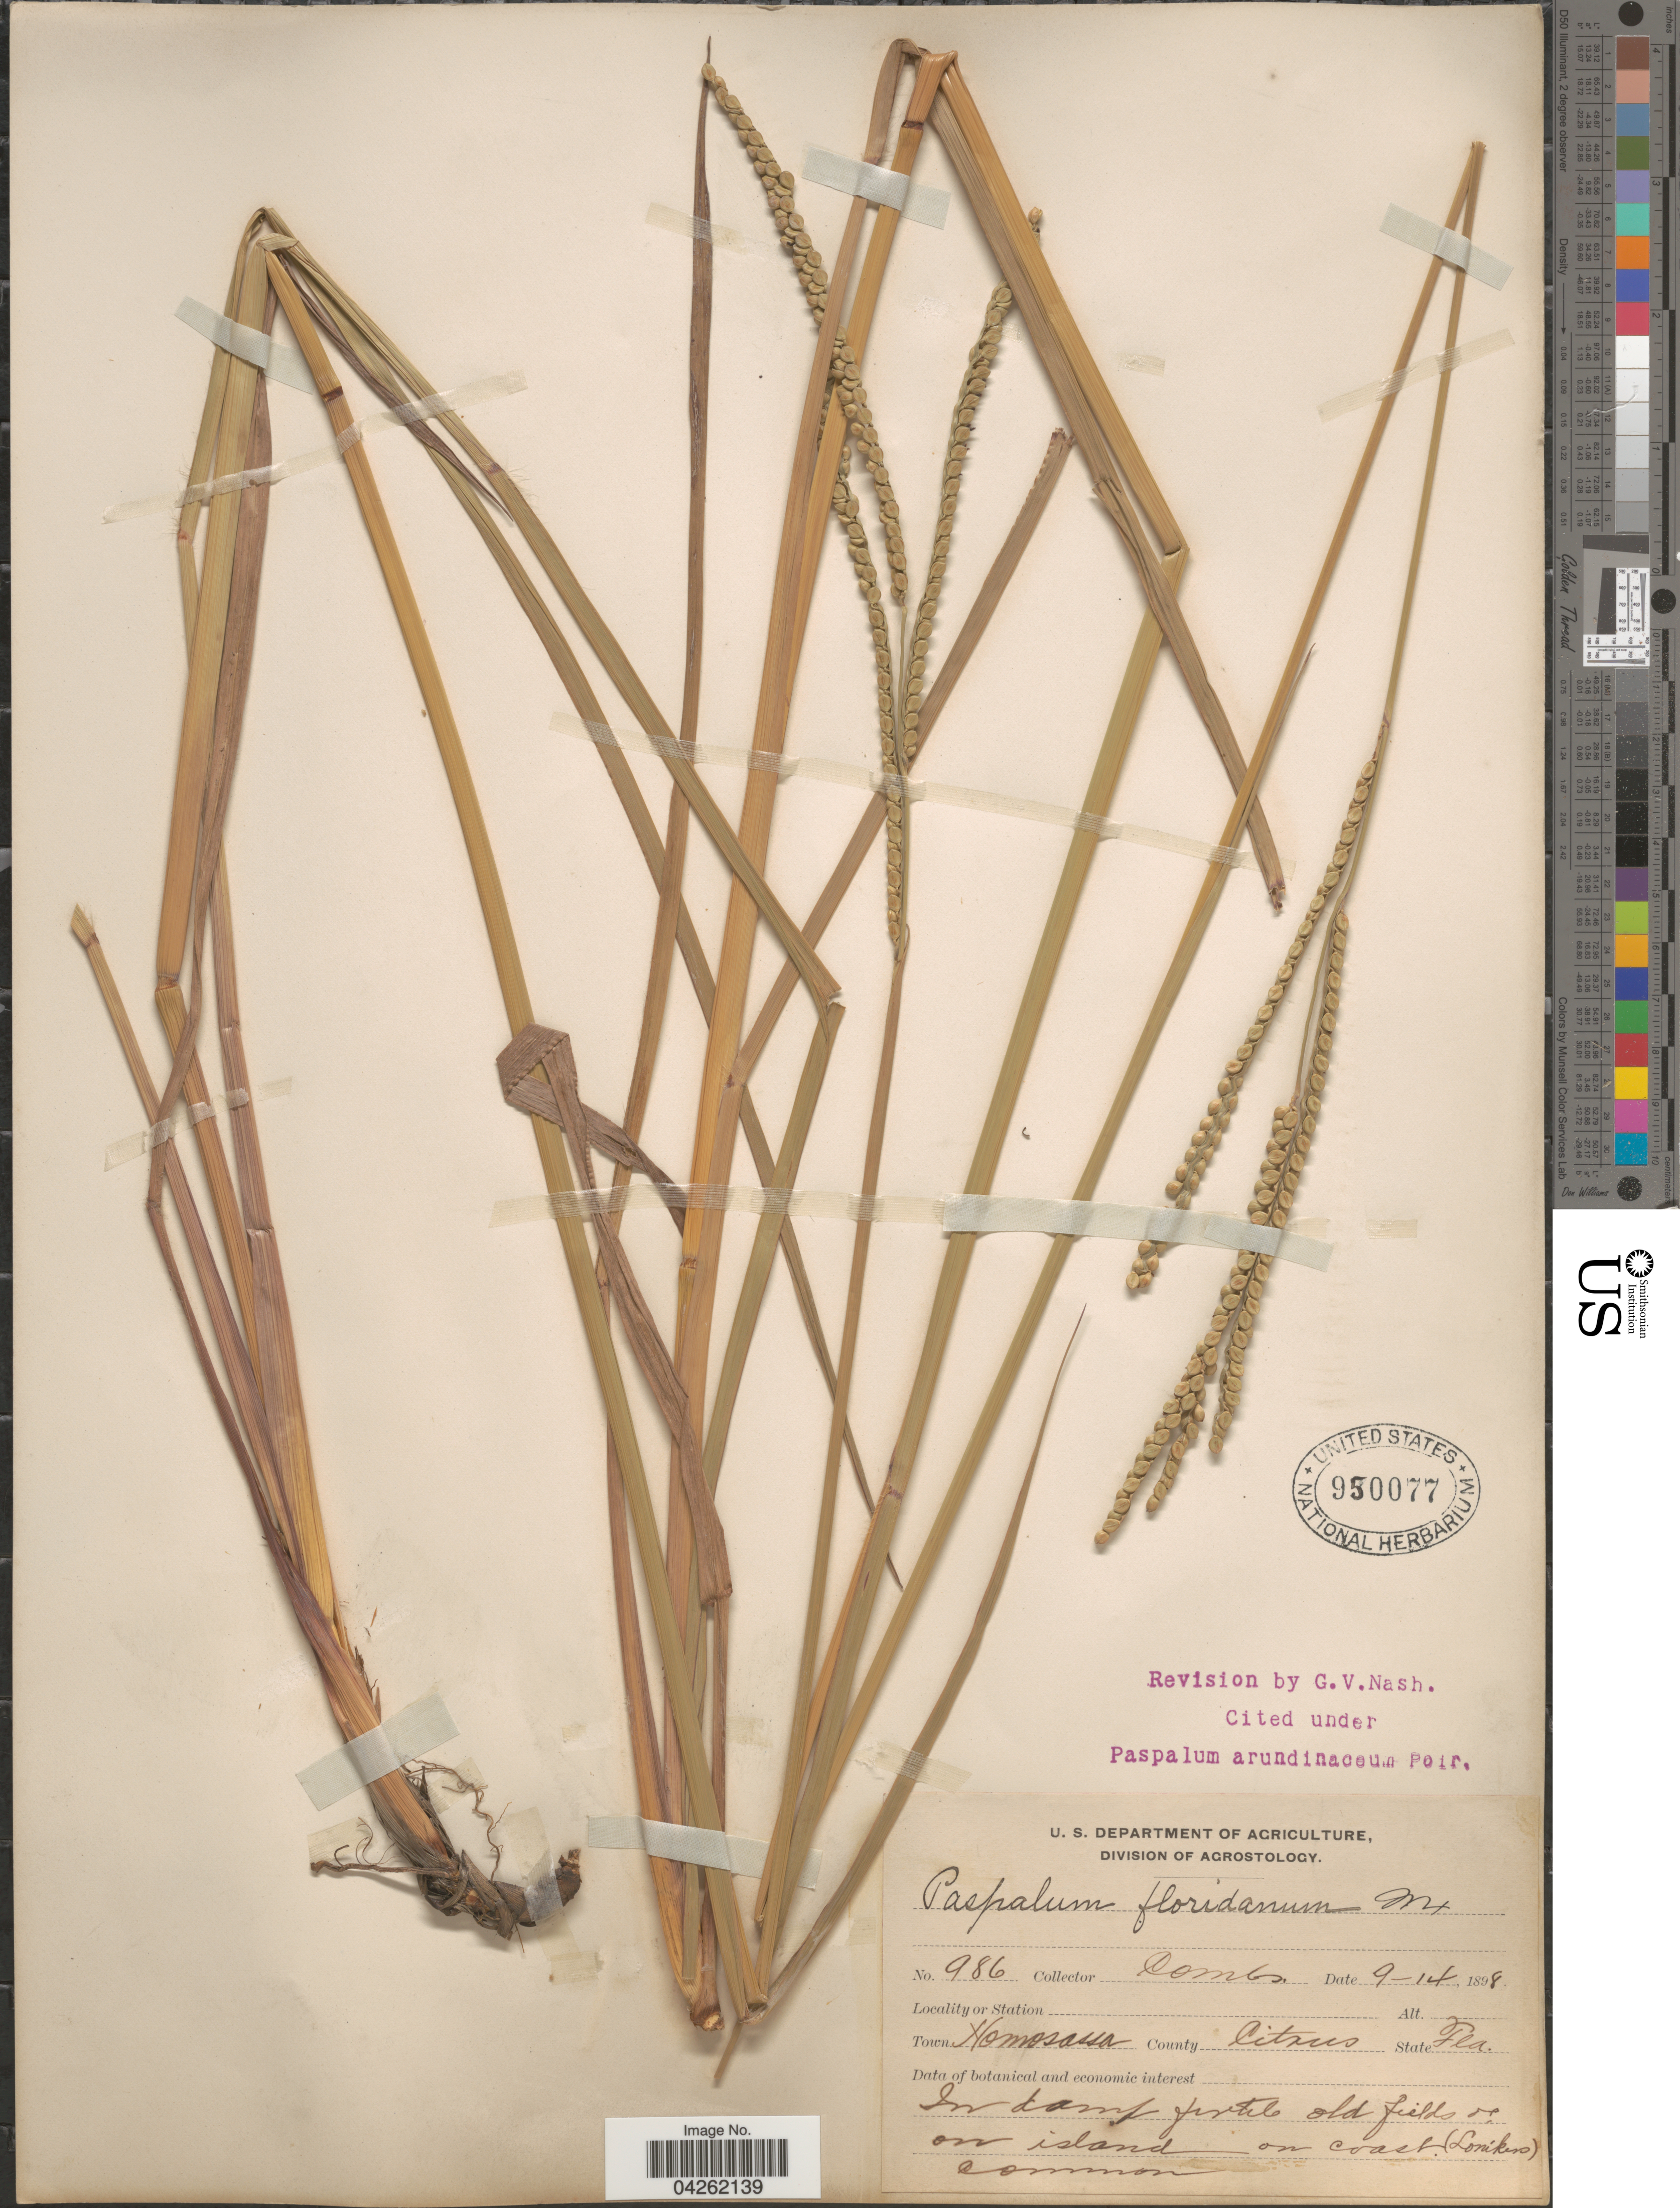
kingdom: Plantae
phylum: Tracheophyta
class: Liliopsida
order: Poales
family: Poaceae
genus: Paspalum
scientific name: Paspalum floridanum var. glabratum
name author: Engelm. ex Vasey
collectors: -. Combs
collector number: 986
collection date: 1898-09-14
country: United States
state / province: Florida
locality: Town Homosassa. County Citrus.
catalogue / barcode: US 950077